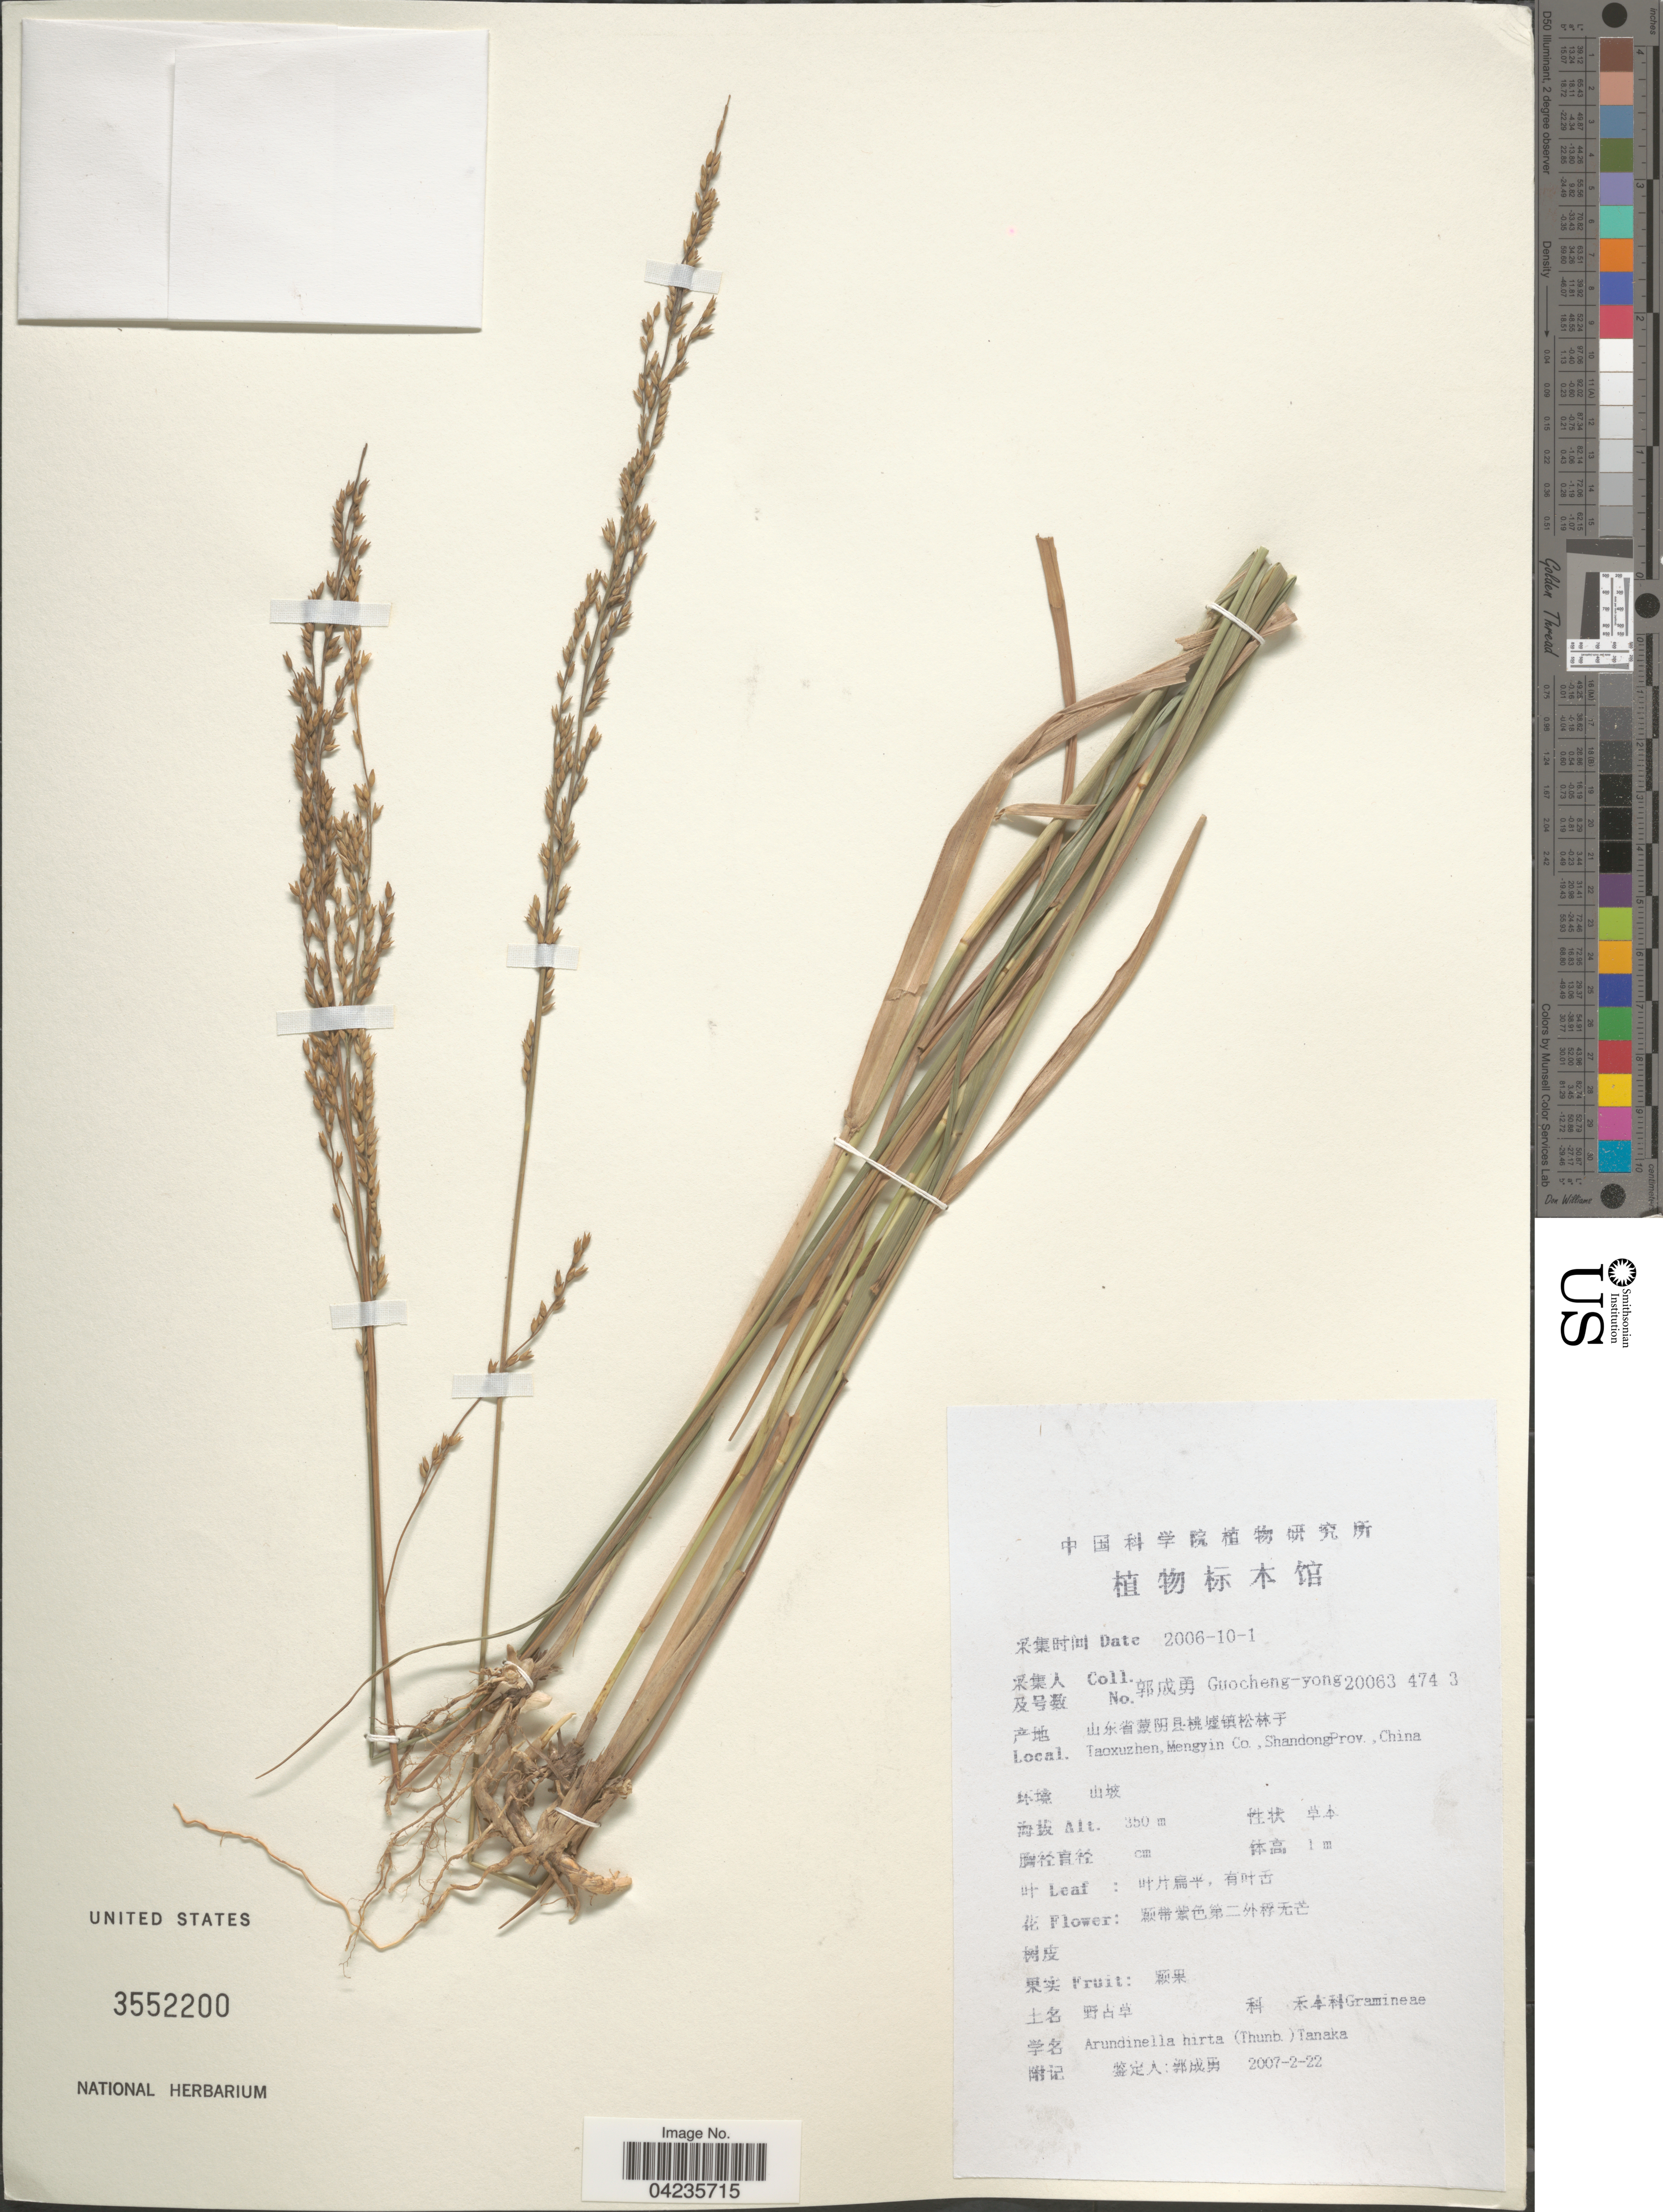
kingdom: Plantae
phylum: Tracheophyta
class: Liliopsida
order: Poales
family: Poaceae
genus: Arundinella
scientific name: Arundinella hirta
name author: (Thunb.) Tanaka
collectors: Guo cheng-yong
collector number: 200634743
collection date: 2006-10-01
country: China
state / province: Shandong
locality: Taoxuzhen,Mengyin Co.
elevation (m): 350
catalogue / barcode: US 3552200